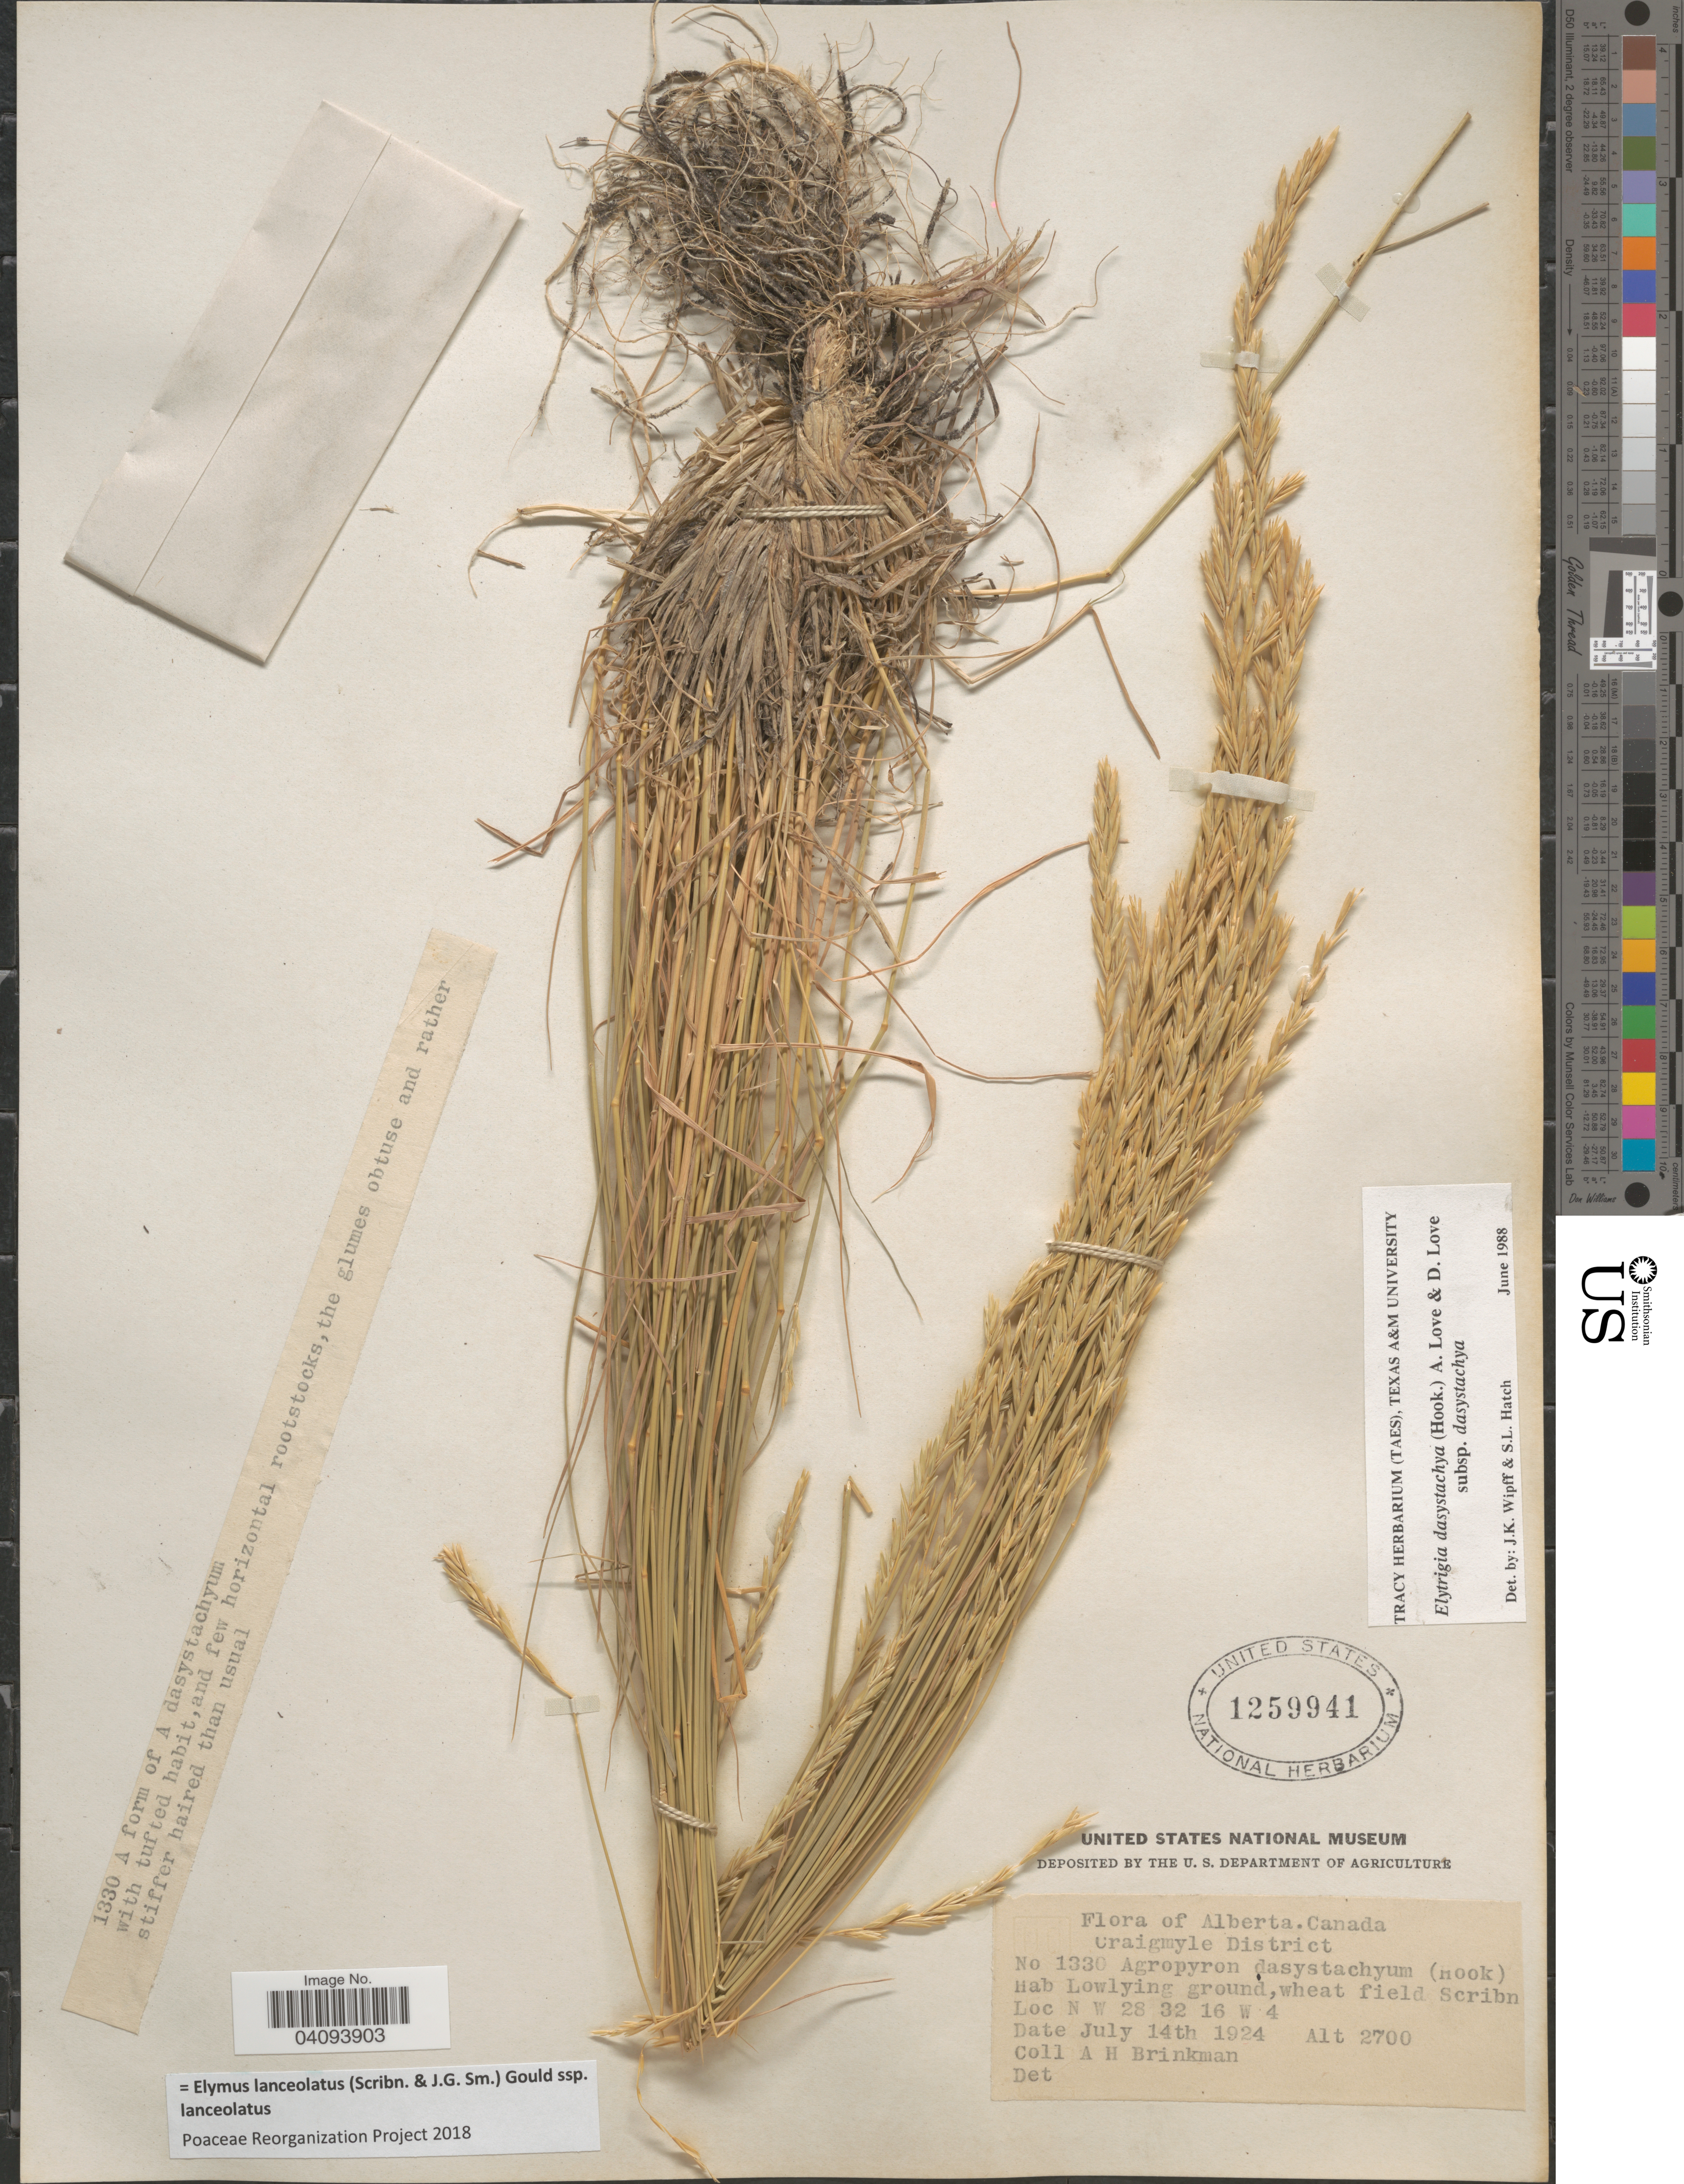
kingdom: Plantae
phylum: Tracheophyta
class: Liliopsida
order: Poales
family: Poaceae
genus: Elymus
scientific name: Elymus lanceolatus subsp. lanceolatus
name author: (Scribn. & J.G. Sm.) Gould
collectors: A. Brinkman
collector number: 1330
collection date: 1924-07-14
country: Canada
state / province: Alberta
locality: Craigmyle District. N W 28 32 16 W 4.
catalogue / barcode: US 1259941